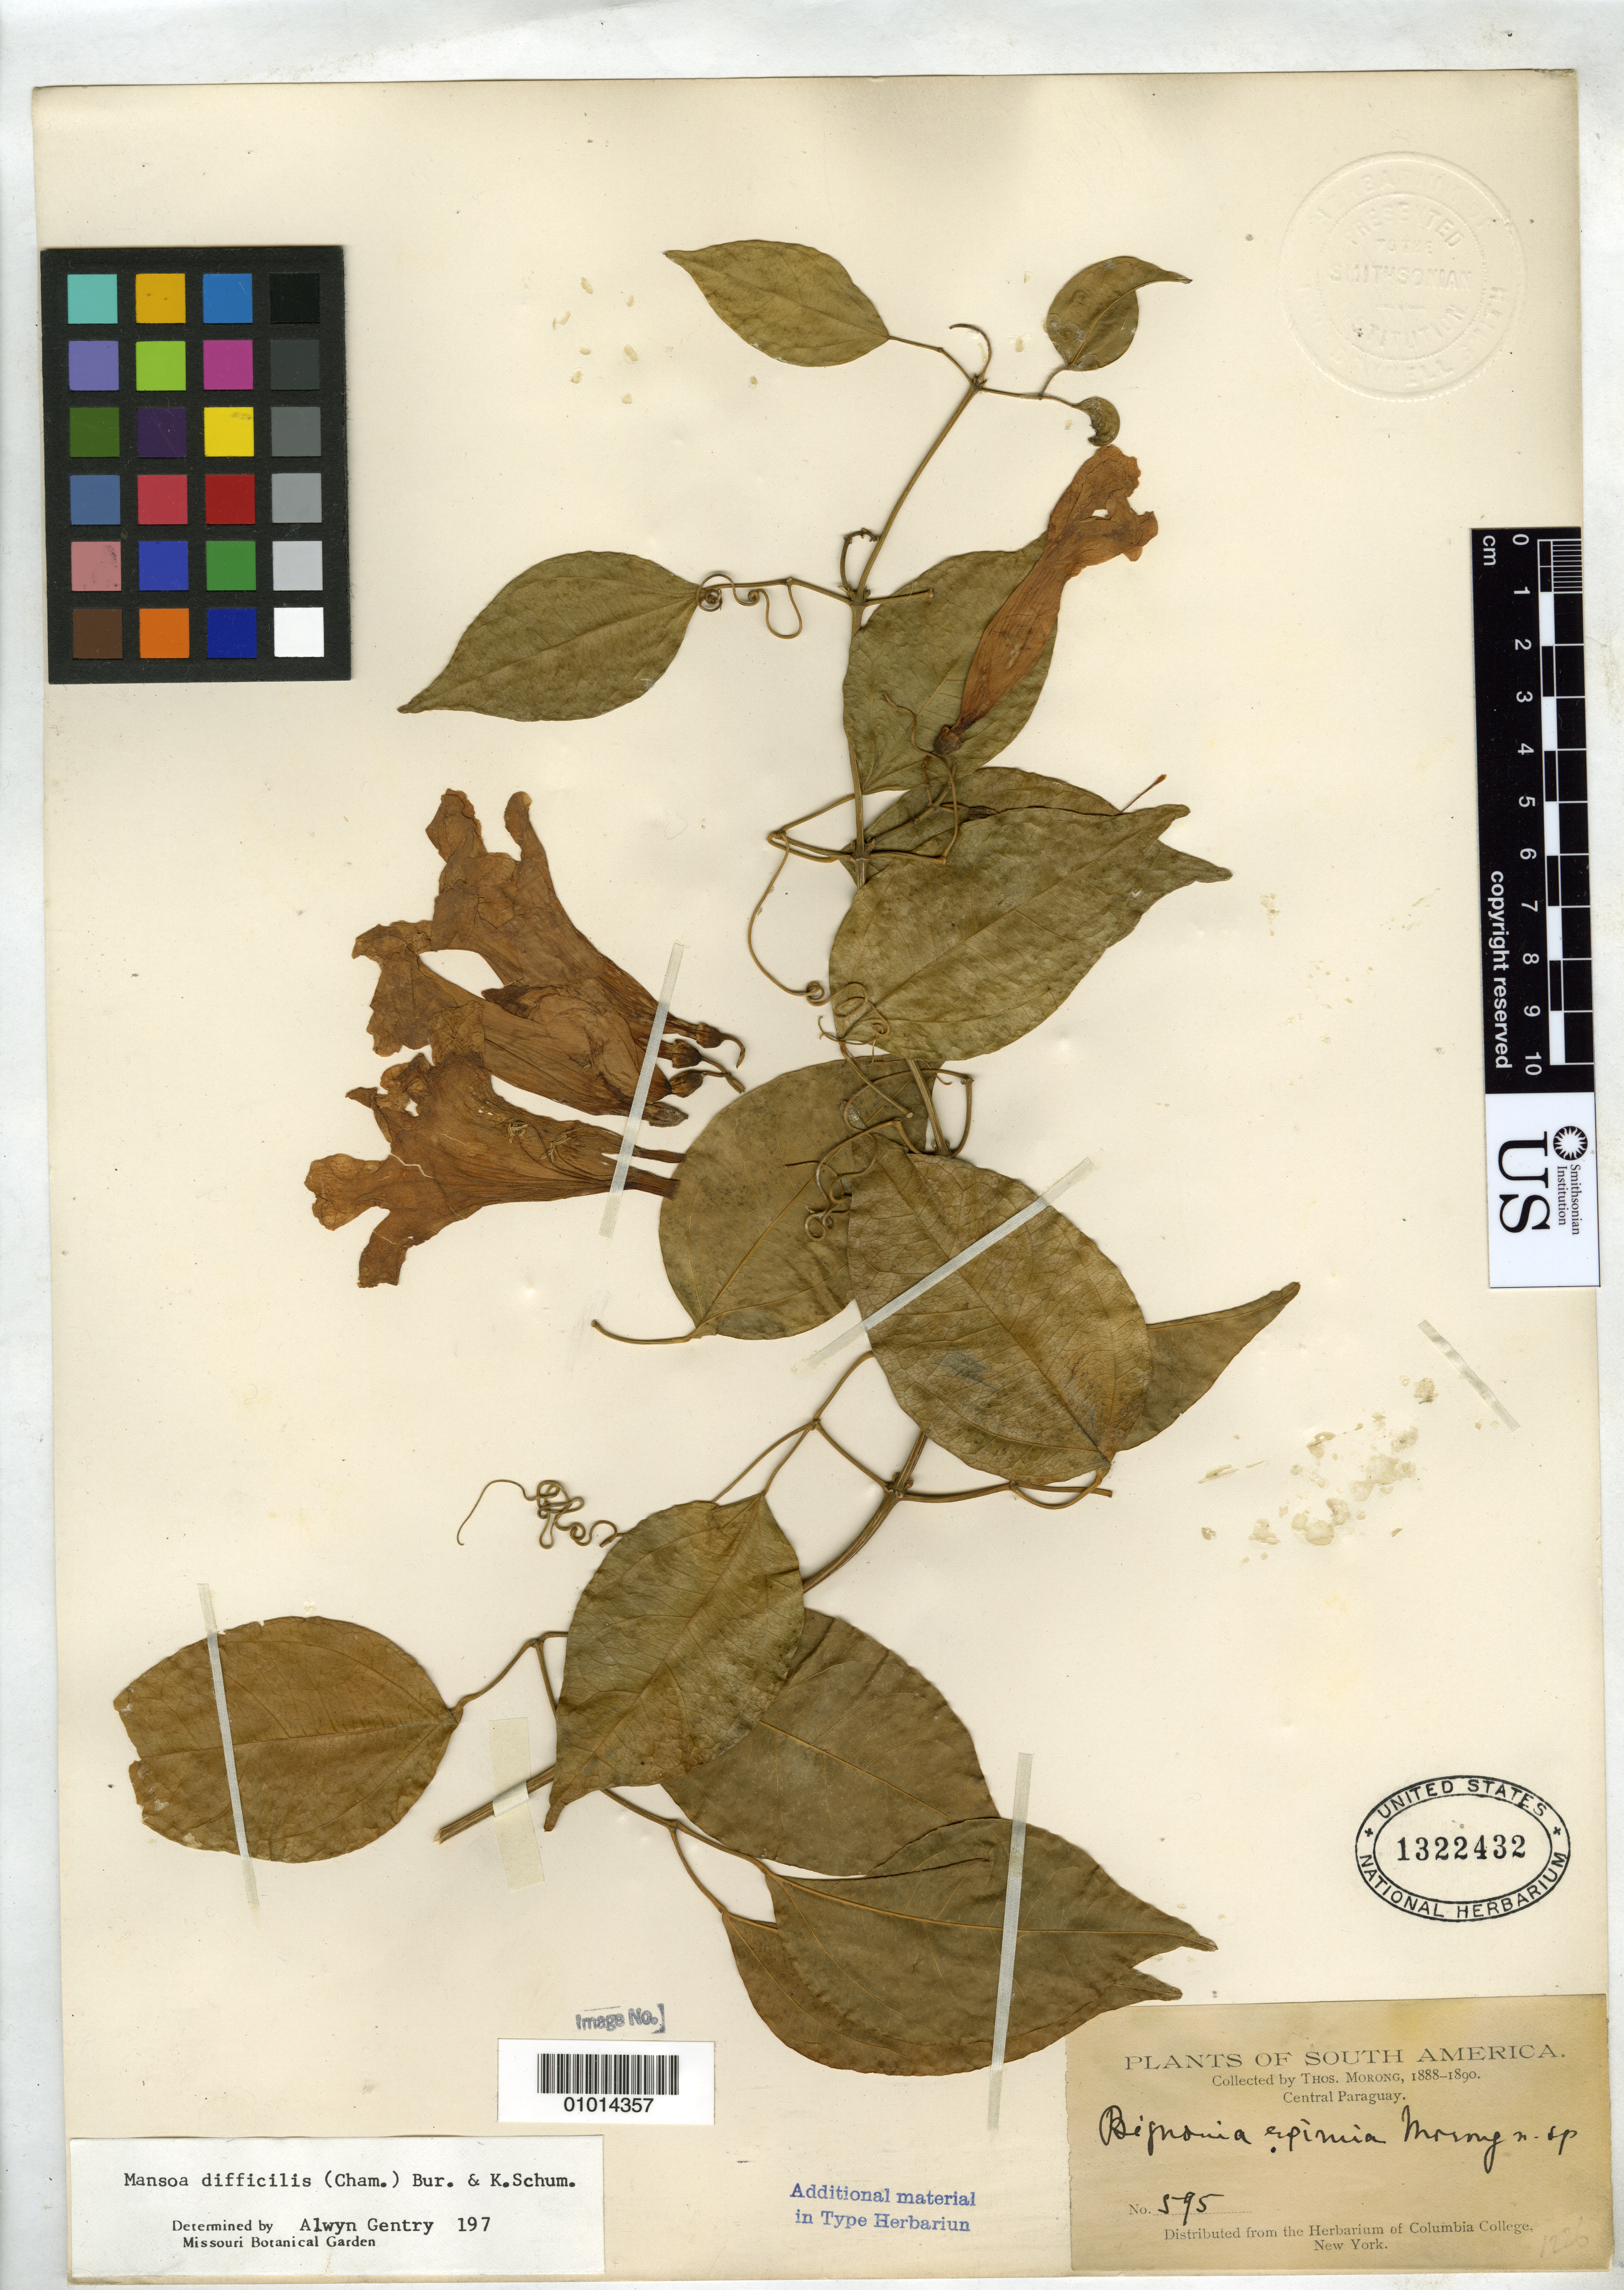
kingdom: Plantae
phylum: Tracheophyta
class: Magnoliopsida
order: Lamiales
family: Bignoniaceae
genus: Bignonia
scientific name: Bignonia eximia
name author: Morong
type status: Type Number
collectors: T. Morong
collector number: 595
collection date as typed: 1888 to -- --- 1890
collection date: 1888/1890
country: Paraguay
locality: Between Villa Rica and Escoba.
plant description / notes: Type number (Morong 595) of Mansoa difficilis. As annotated by Gentry (197-) and communicated by M.M. Arbo (email, 2015) both US sheets of Morong 595 are Mansoa difficilis, not Bignonia eximia Morong. [Taxon based on mixed collection, or mixture simply distributed under this number?]; Dear colleagues, I just wanted to call your attention on the duplicates of Morong 595: this collection is a mixture of three species. The specimen Morong 595 (NY00579080) is the holotype of Bignonia eximia Morong (= Bignonia binata Thunb.) . The following duplicates: MO-100033, NDG50307, PH00007919, US125826 and US1014357, correspond to Mansoa difficilis. The following duplicates: K000449385 y GH00091984, labeled as Morong 595 belong to Anemopaegma flavum. I think that these specimens might be isotypes, because the type collection of this species is Morong 597, with the same date and locality. I was able to see all these specimens in JSTOR Global Plants. With best regards, María Mercedes Arbo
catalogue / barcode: US 1322432